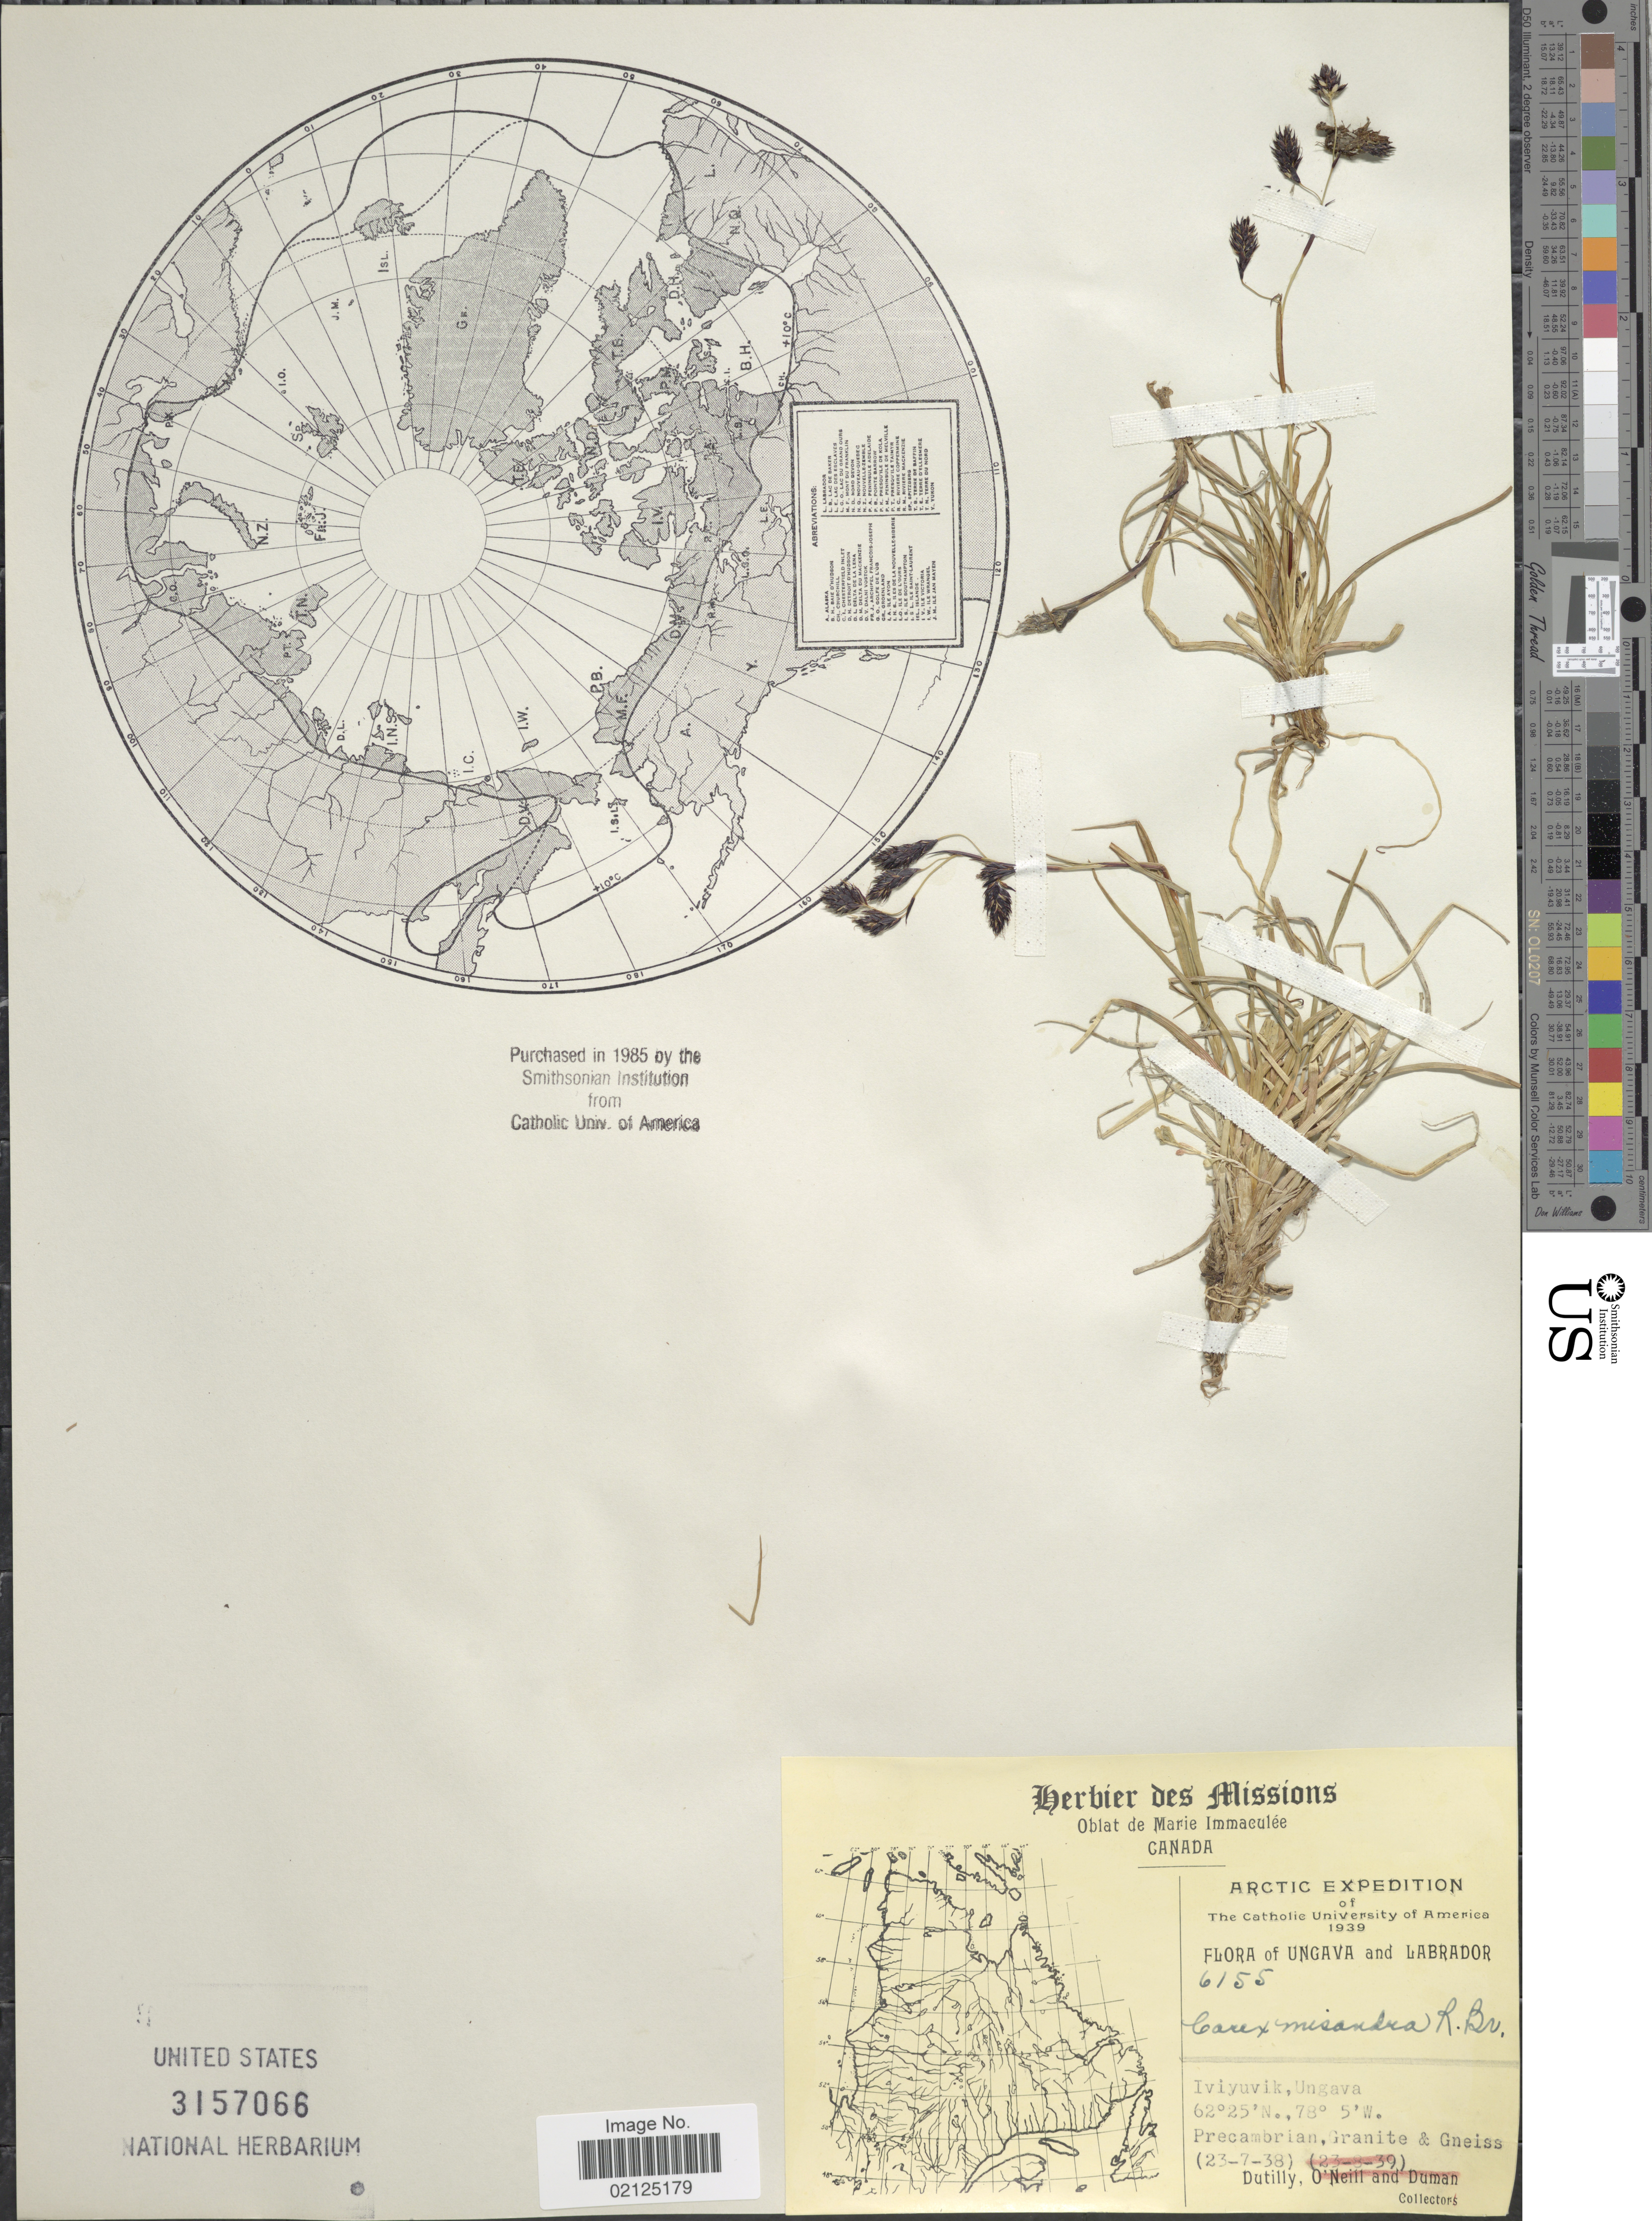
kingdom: Plantae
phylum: Tracheophyta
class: Liliopsida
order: Poales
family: Cyperaceae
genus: Carex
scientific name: Carex fuliginosa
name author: Schkuhr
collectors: -. Dutilly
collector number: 6155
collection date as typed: Transcribed d/m/y: 23/7/38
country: Canada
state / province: Quebec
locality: Arctic, Ungava, Iviyuvik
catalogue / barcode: US 3157066